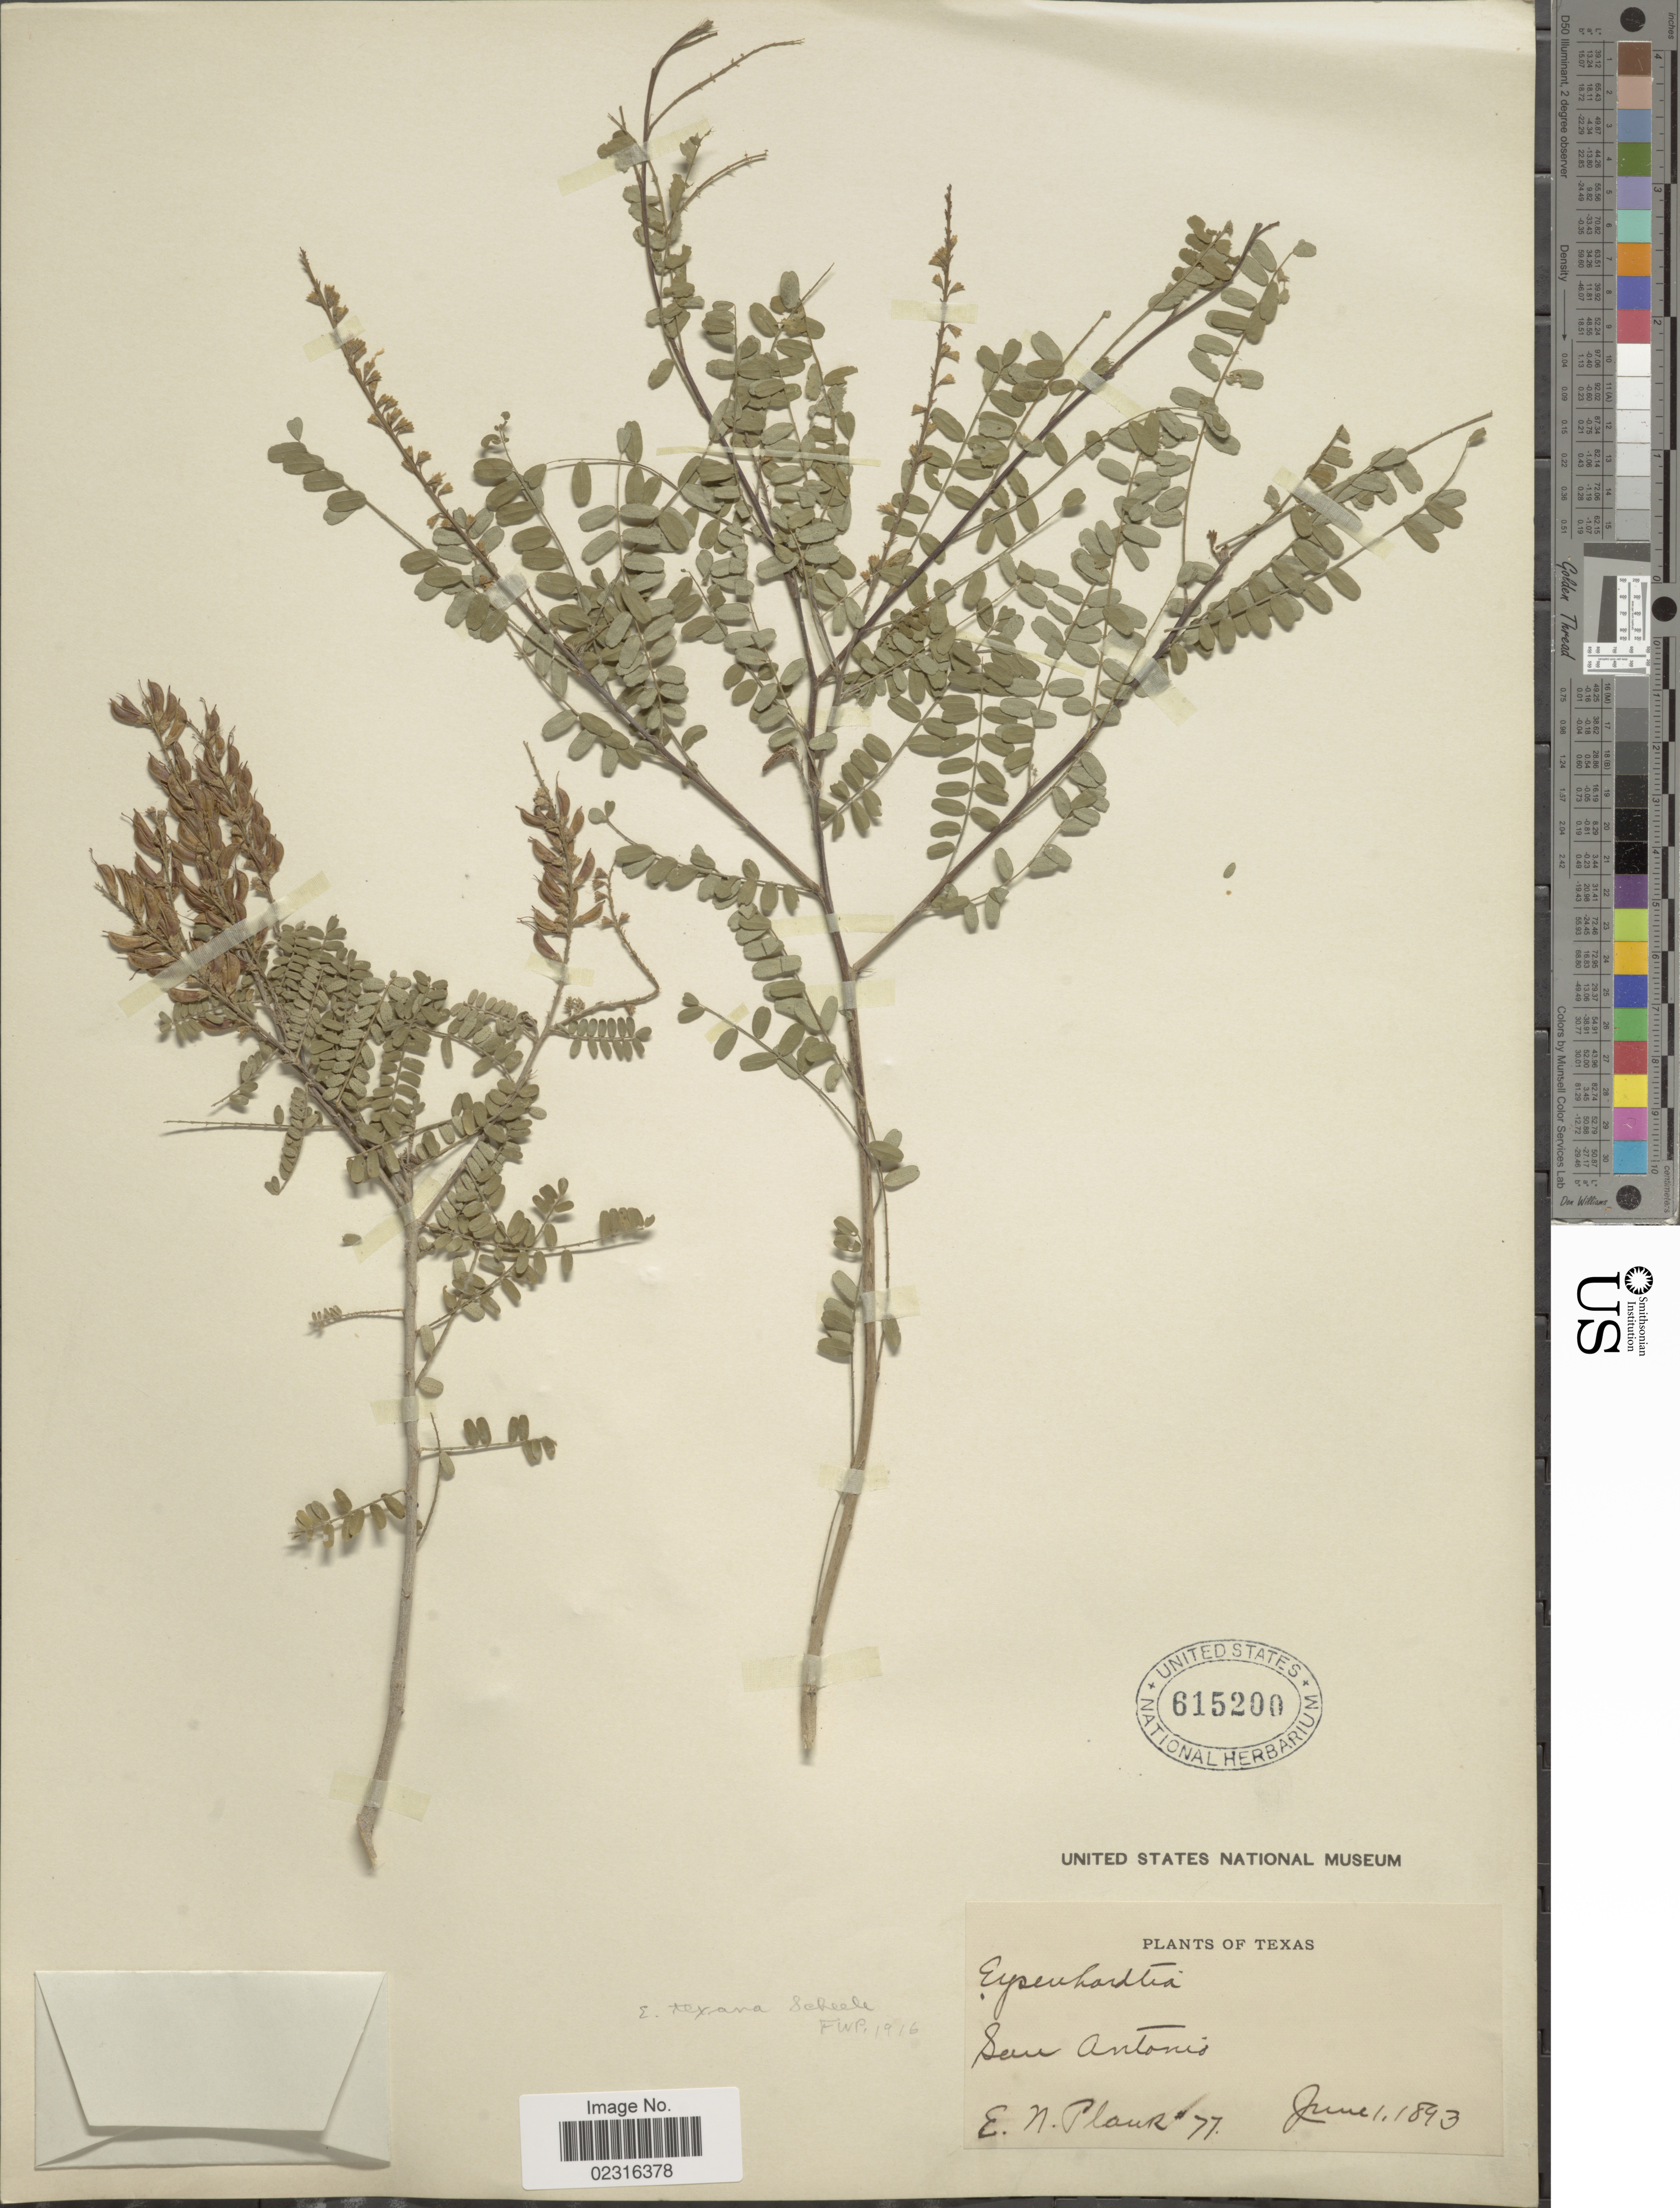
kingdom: Plantae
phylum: Tracheophyta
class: Magnoliopsida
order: Fabales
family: Fabaceae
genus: Eysenhardtia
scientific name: Eysenhardtia texana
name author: Scheele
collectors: E. Plank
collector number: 77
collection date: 1893-06-01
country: United States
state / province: Texas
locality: San Antonio.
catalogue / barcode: US 615200